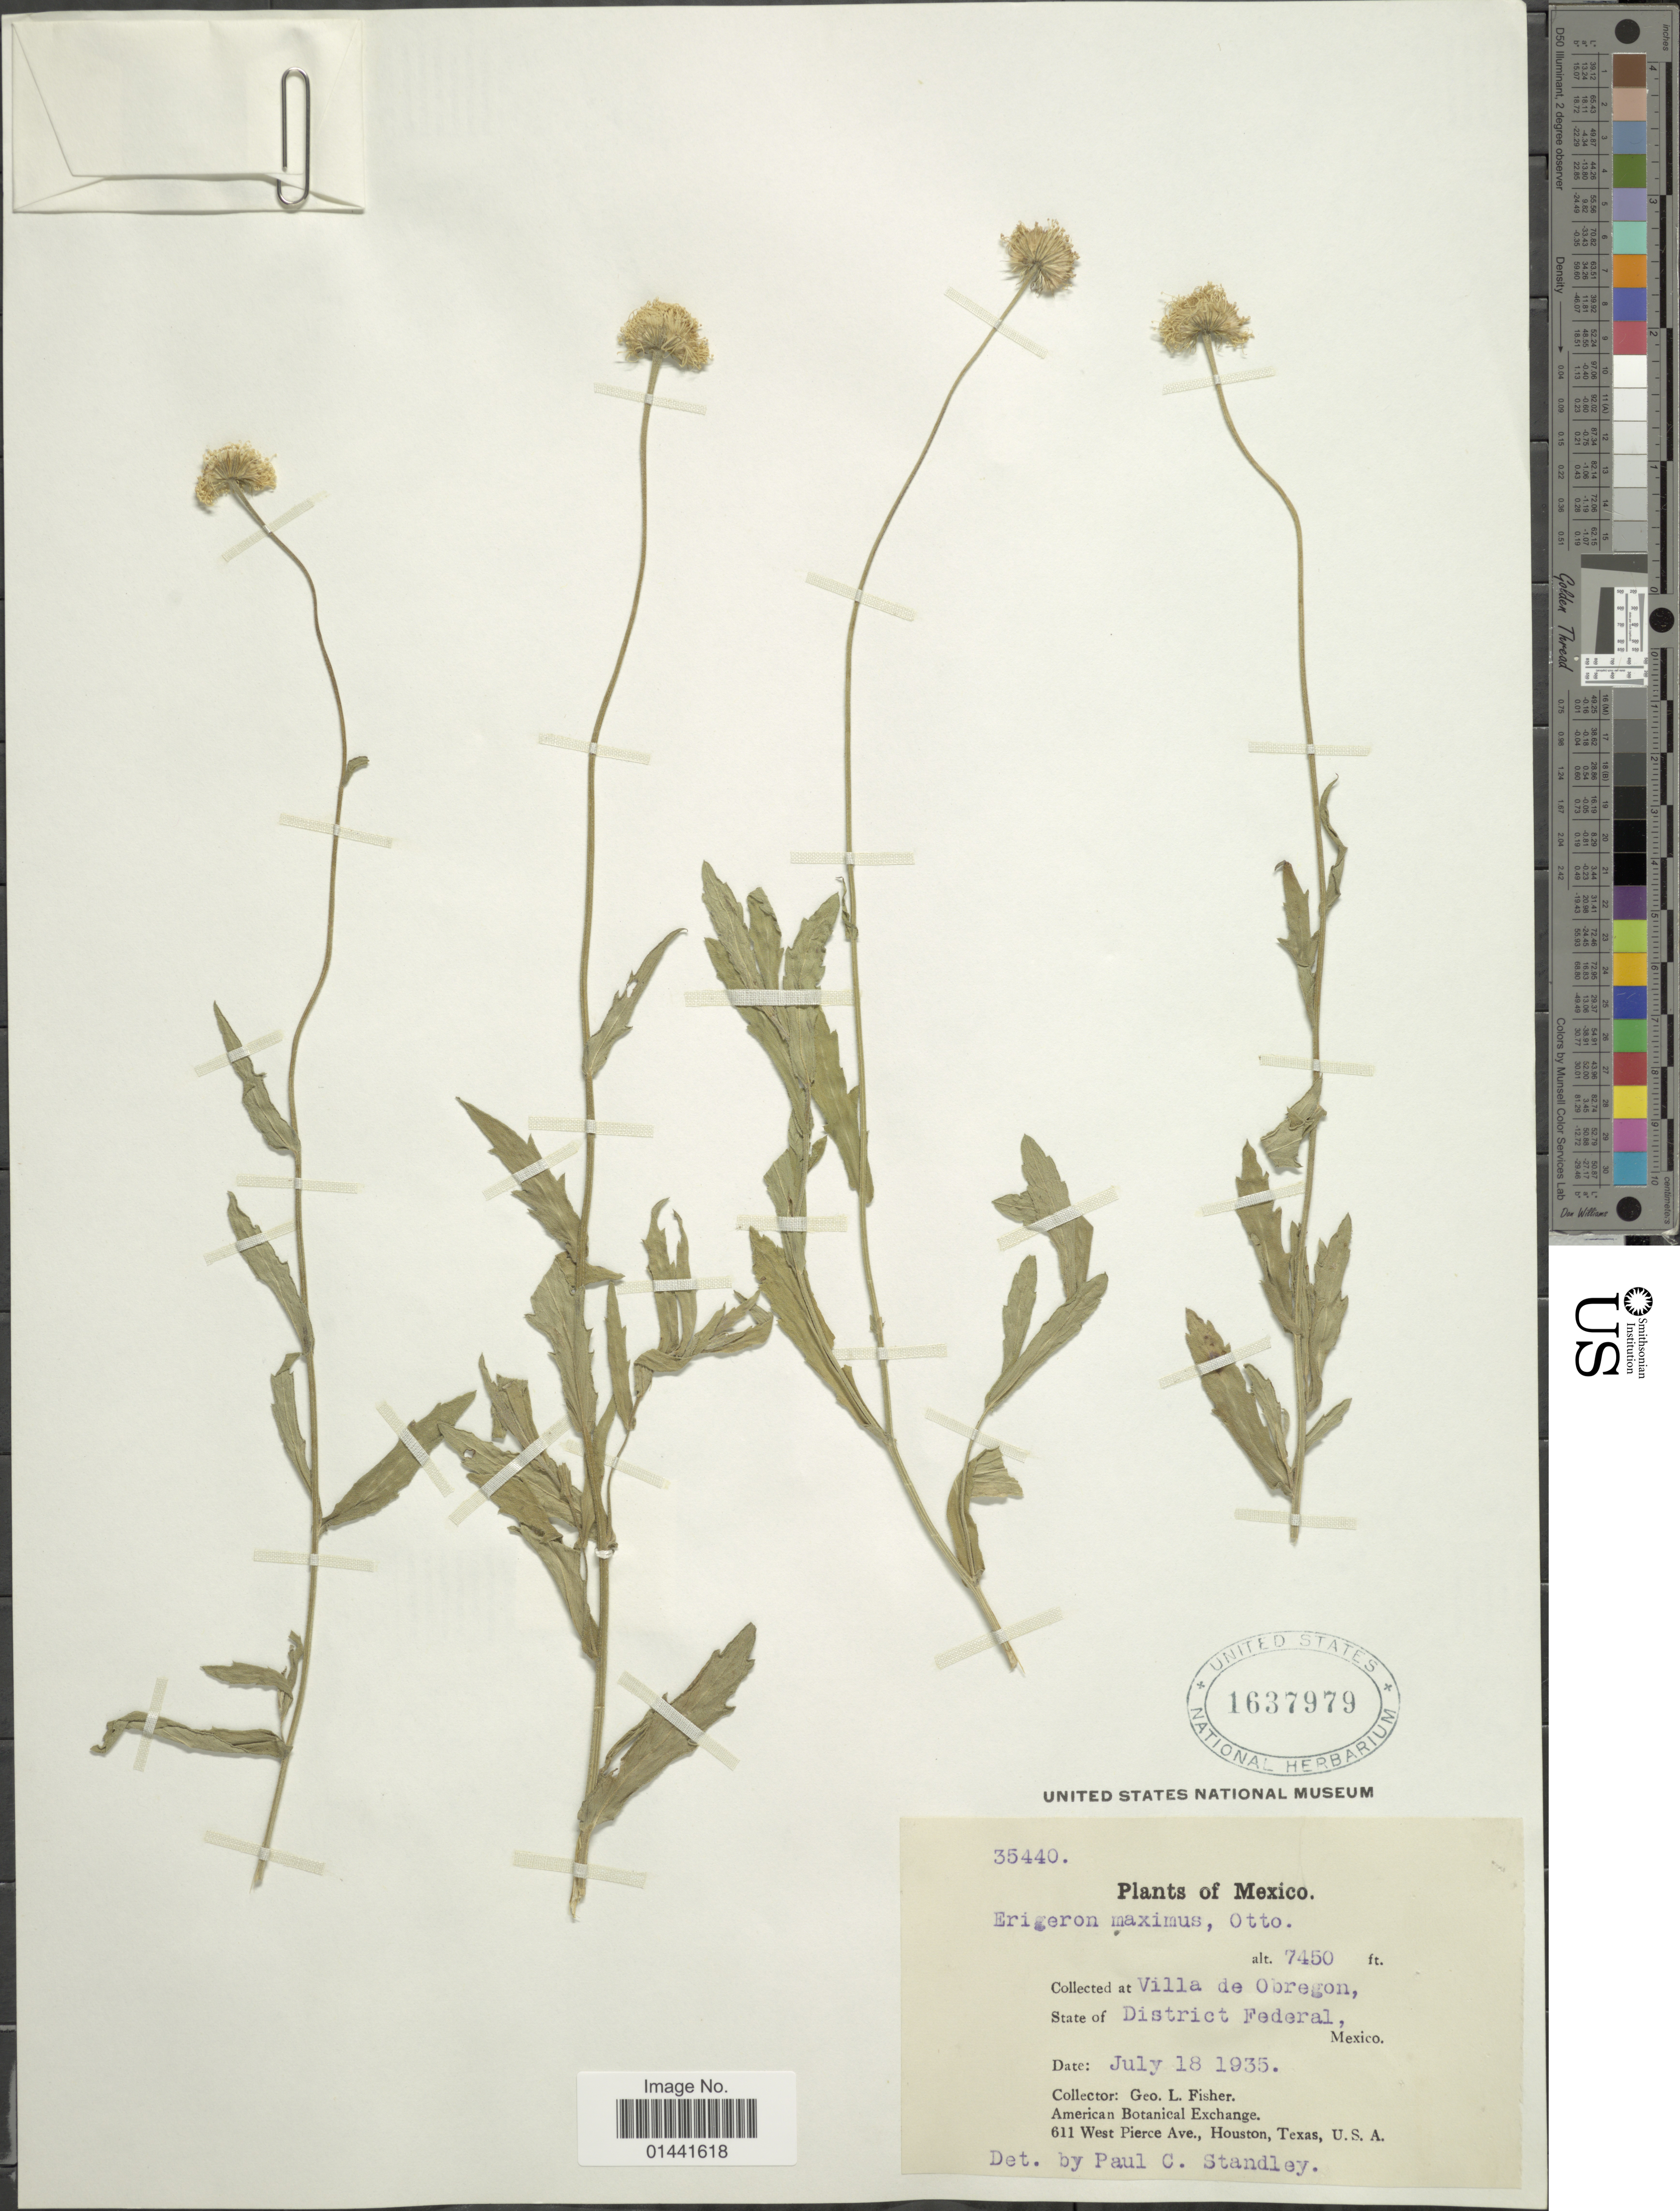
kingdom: Plantae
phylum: Tracheophyta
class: Magnoliopsida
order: Asterales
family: Asteraceae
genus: Erigeron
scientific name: Erigeron maximus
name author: Otto ex DC.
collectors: G. L. Fisher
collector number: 35440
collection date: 1935-07-18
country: Mexico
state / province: Distrito Federal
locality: Villa de Obregon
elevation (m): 2271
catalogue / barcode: US 1637979